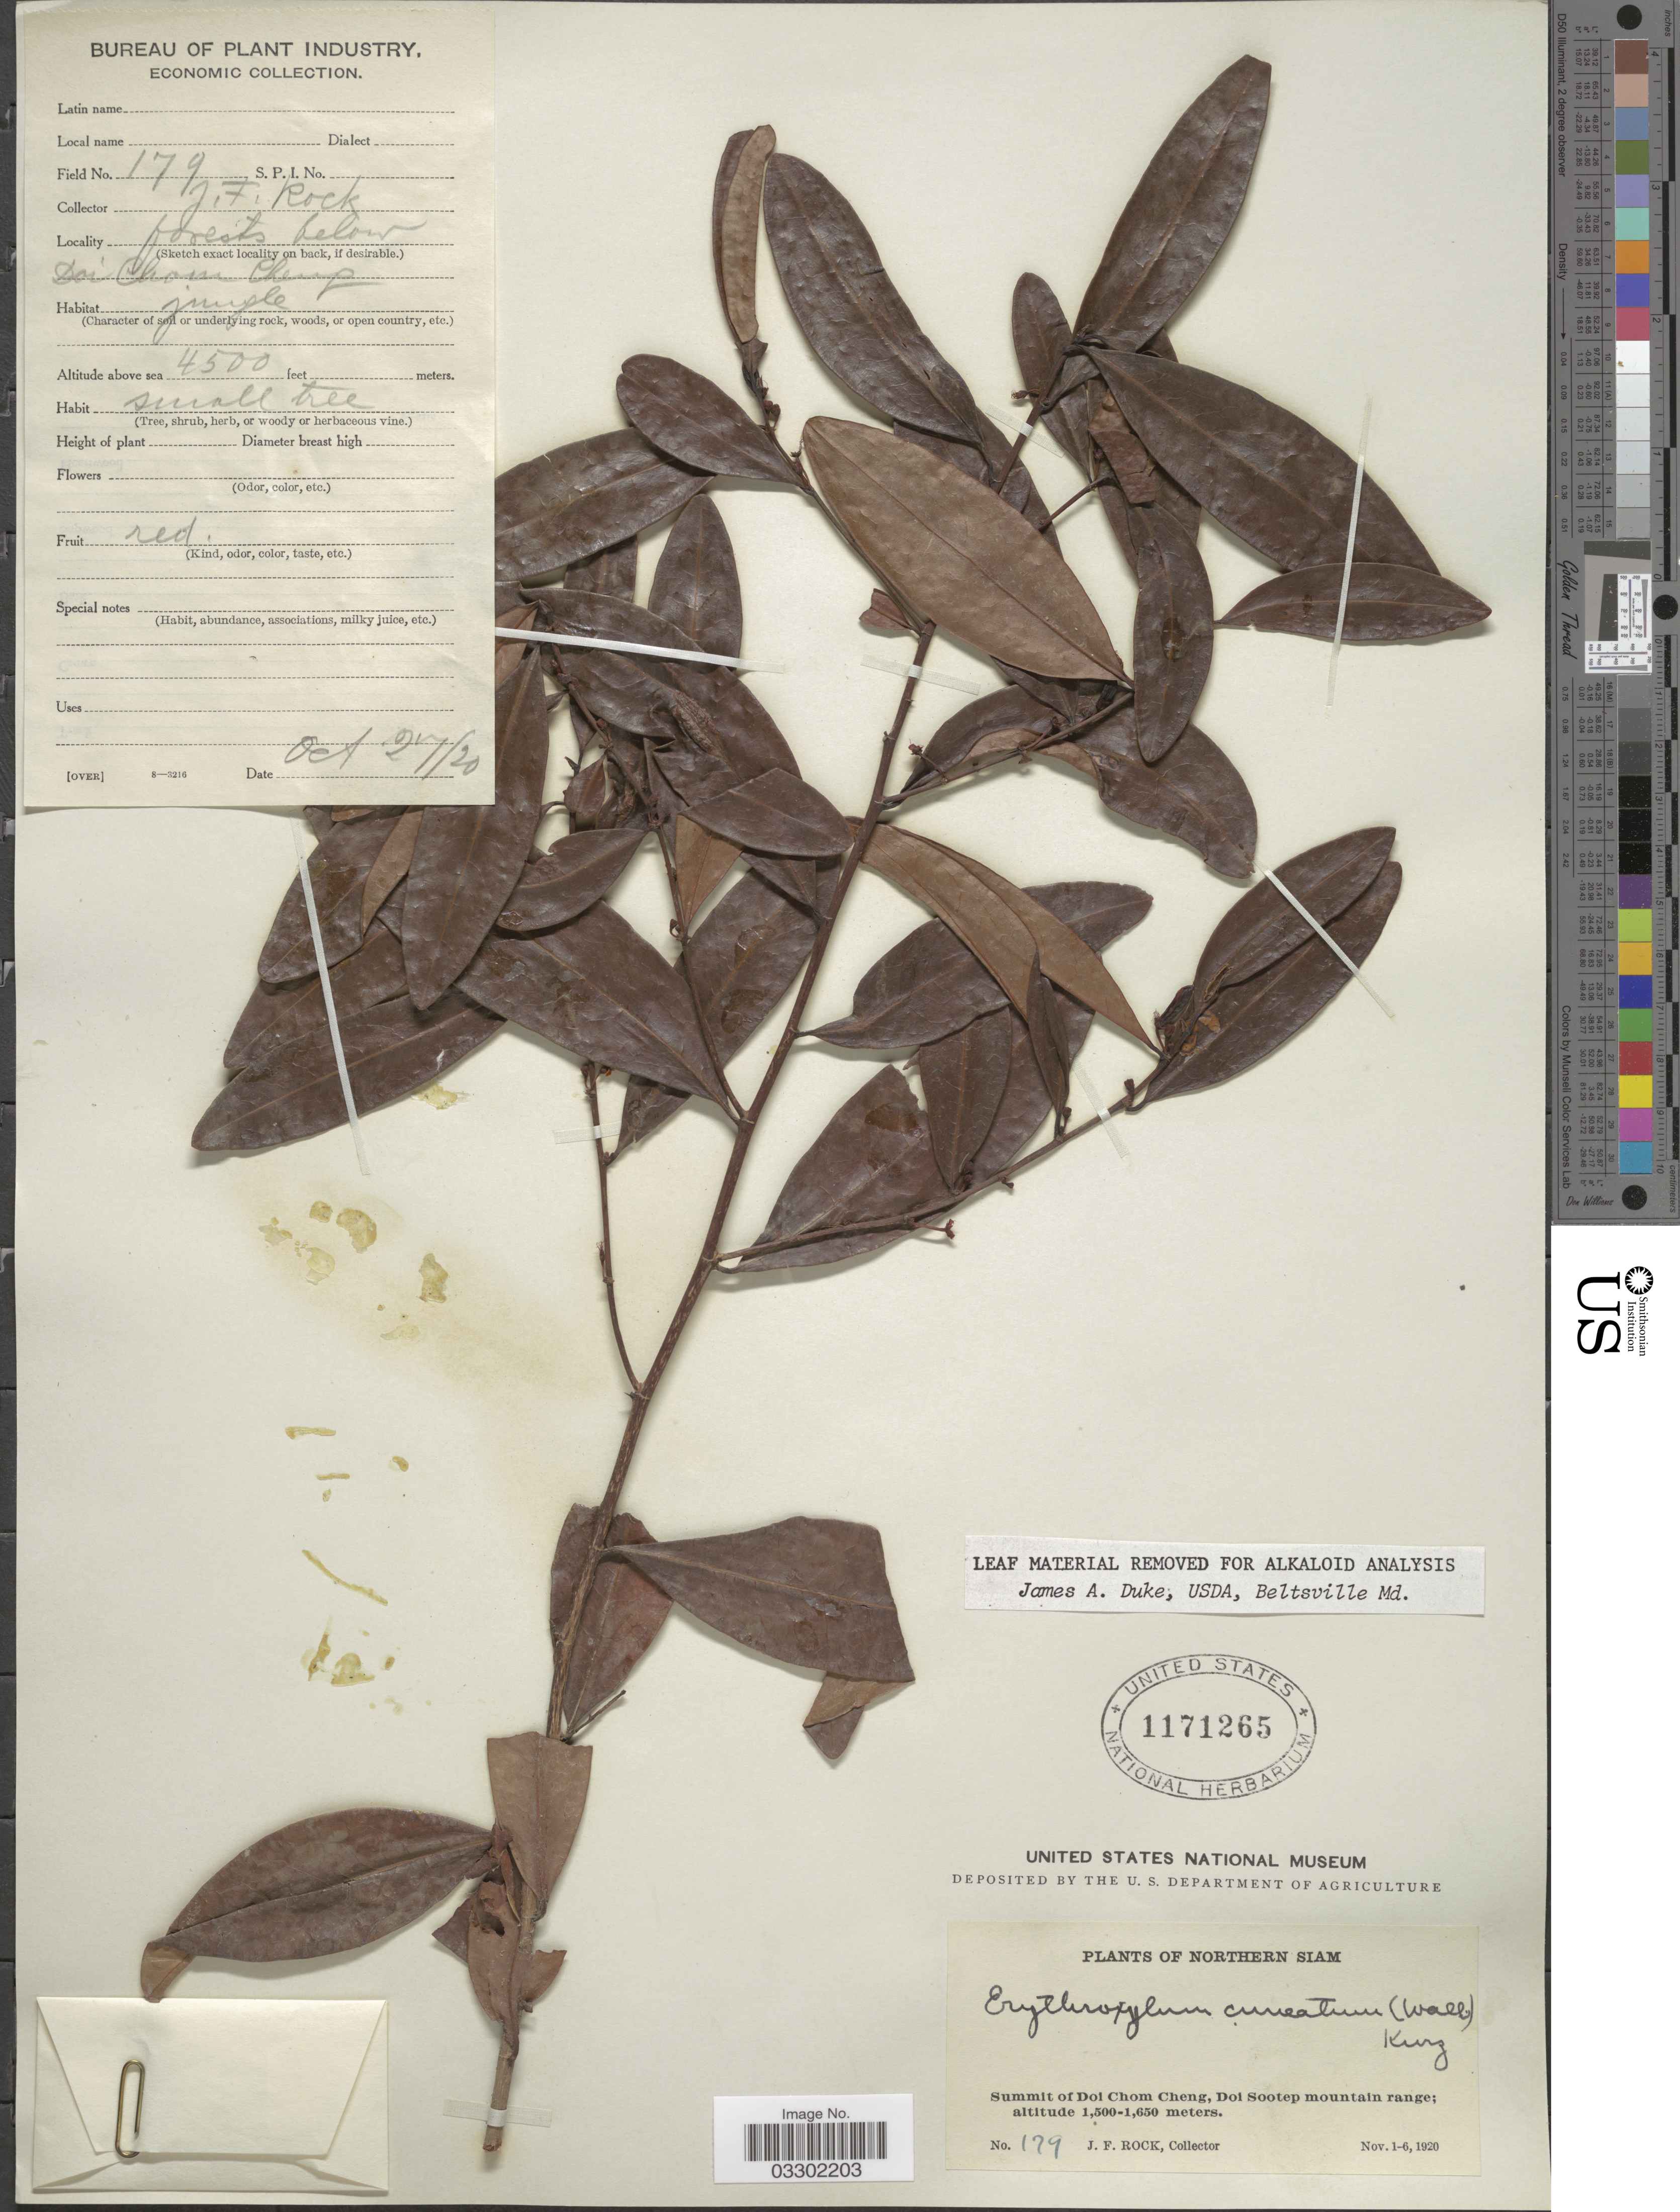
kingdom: Plantae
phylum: Tracheophyta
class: Magnoliopsida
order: Malpighiales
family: Erythroxylaceae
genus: Erythroxylum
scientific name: Erythroxylum cuneatum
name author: (Miq.) Kurz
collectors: J. Rock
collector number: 179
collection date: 1920-10-27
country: Thailand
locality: Northern Siam, Summit of Doi Chom Cheng, Doi Sootep mountain range.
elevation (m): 1372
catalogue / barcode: US 1171265